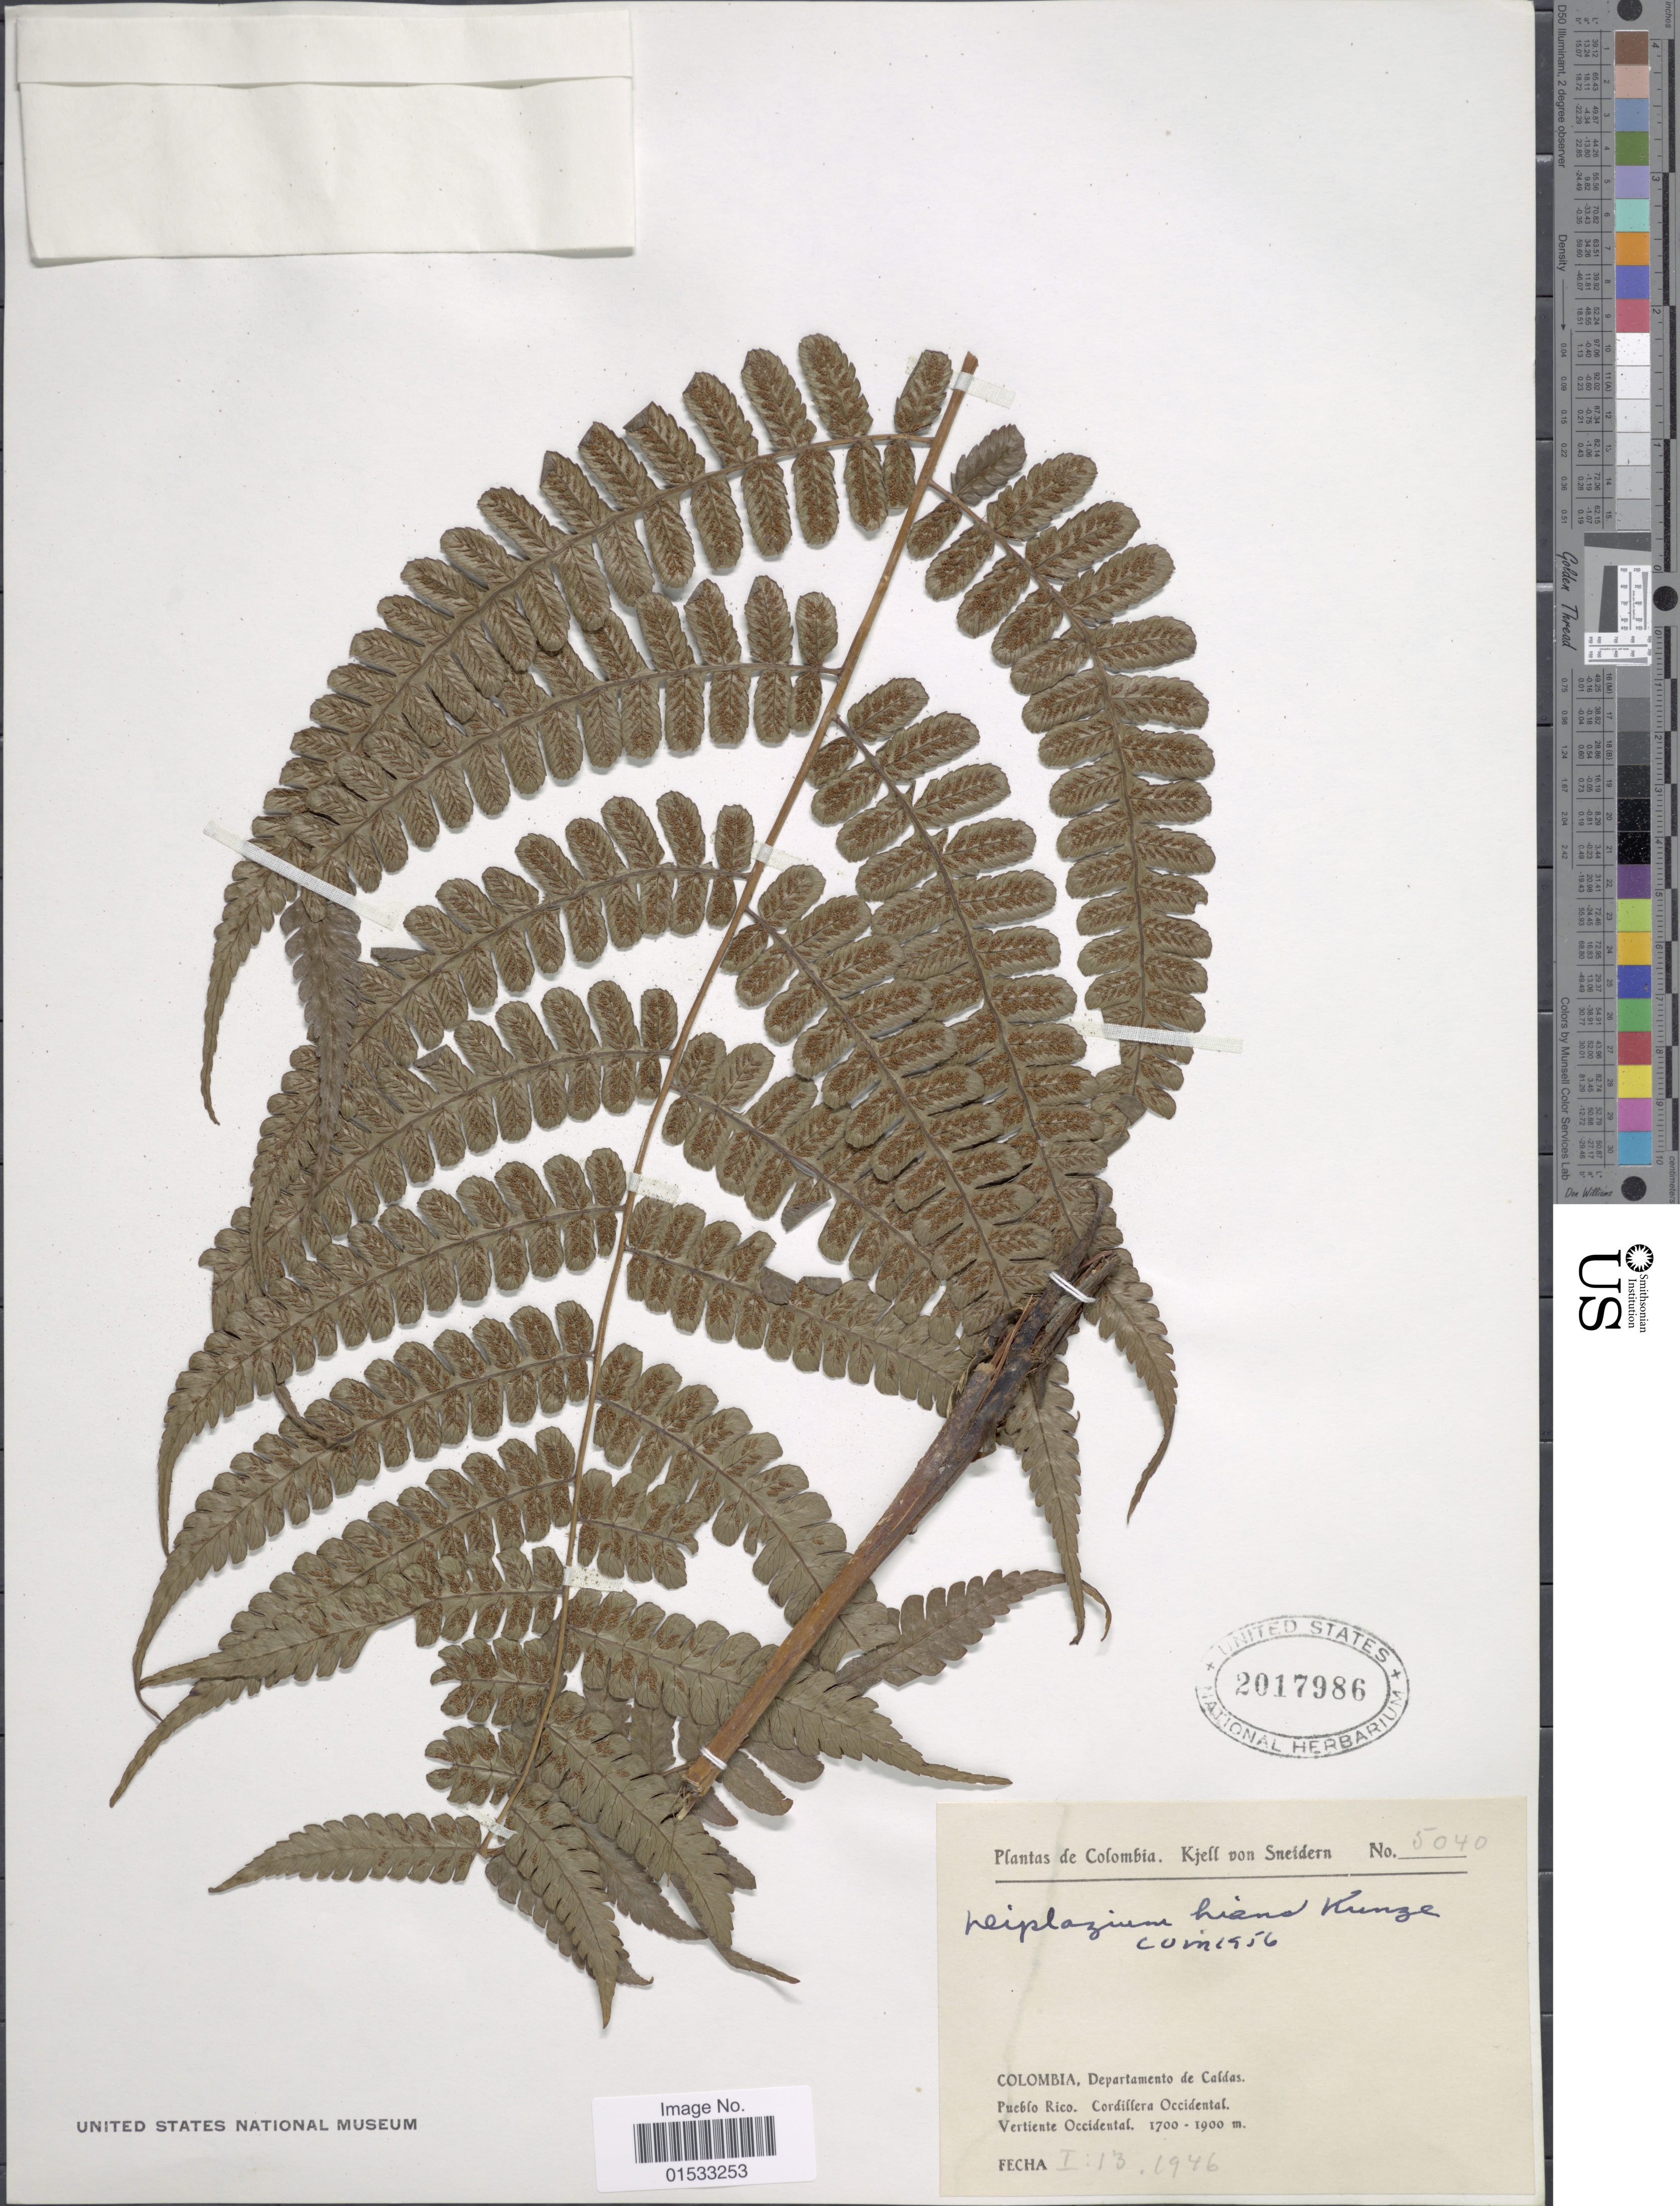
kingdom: Plantae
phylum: Tracheophyta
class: Polypodiopsida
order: Polypodiales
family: Athyriaceae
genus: Diplazium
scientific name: Diplazium sp.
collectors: K. von Sneidern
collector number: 5040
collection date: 1946-01-13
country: Colombia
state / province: Caldas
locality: Pueblo Rico, Cordillera Occidental, Vertiente Occidental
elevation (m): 1700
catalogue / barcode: US 2017986